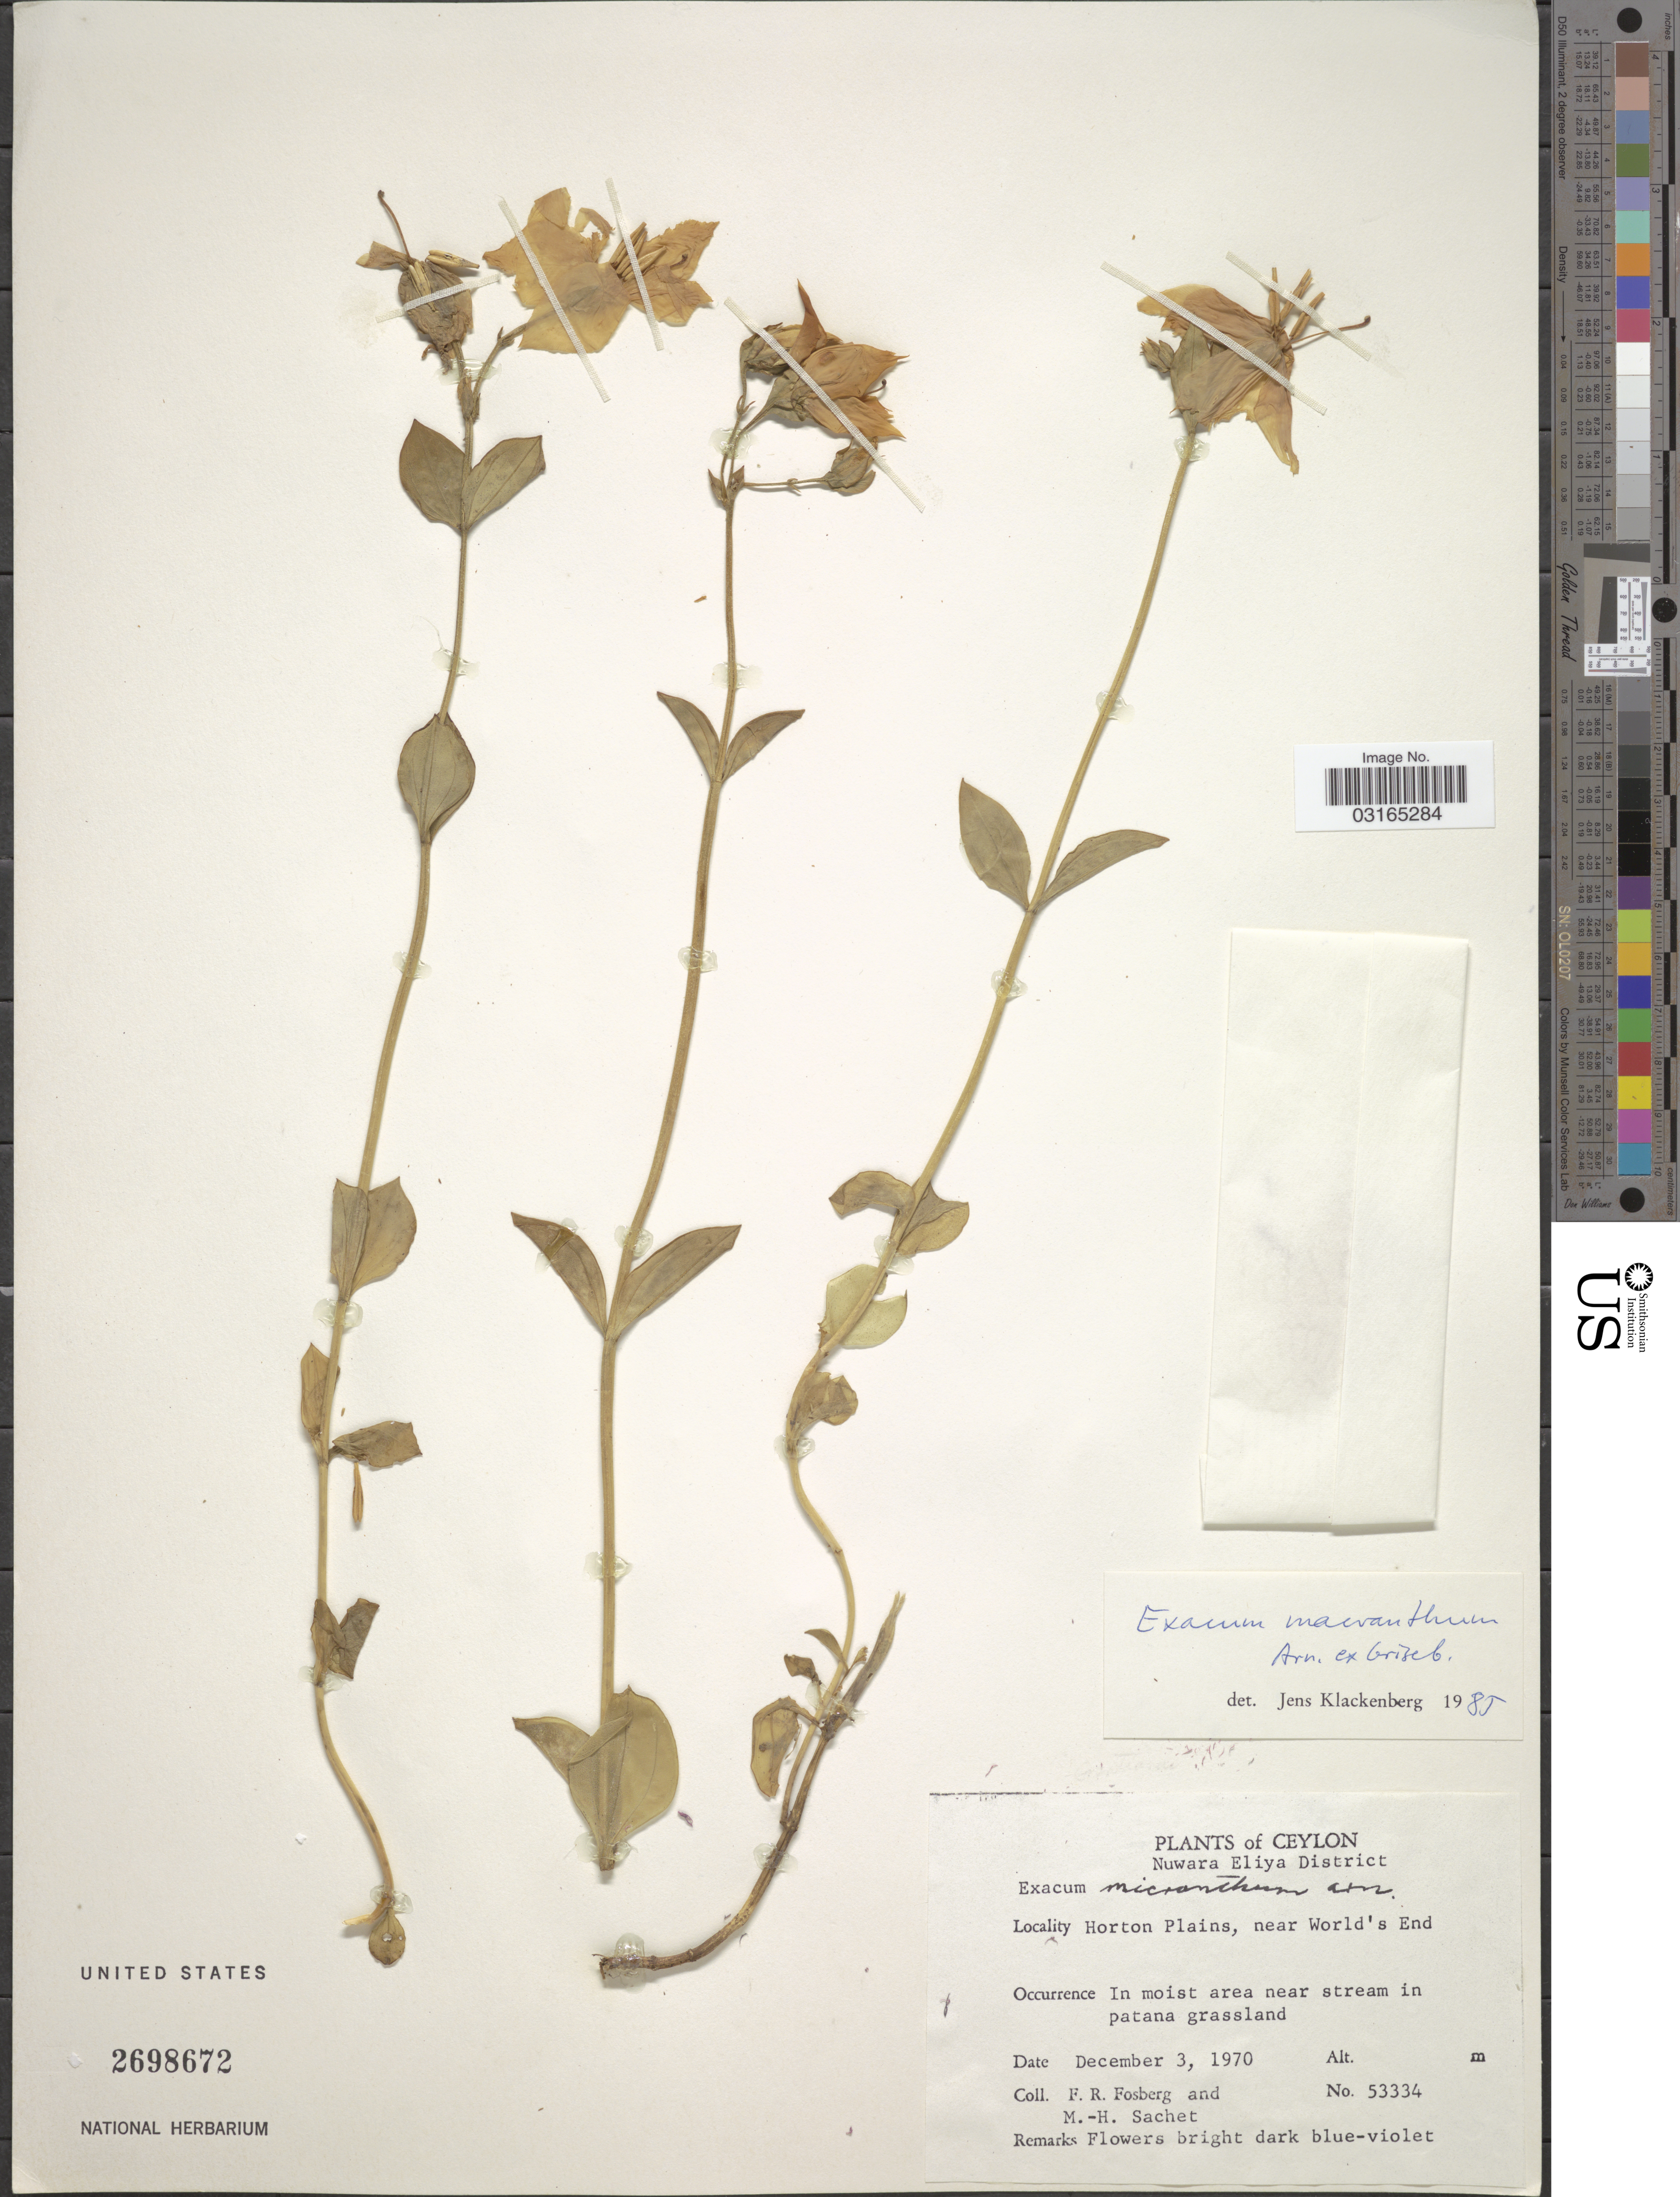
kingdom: Plantae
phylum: Tracheophyta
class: Magnoliopsida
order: Gentianales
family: Gentianaceae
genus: Exacum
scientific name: Exacum macranthum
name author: Arn. ex Griseb.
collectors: F. R. Fosberg & M.-H. Sachet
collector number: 53334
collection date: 1970-12-03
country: Sri Lanka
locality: Ceylon. Nuwara Eliya District. Horton Plains, near World's End.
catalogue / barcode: US 2698672